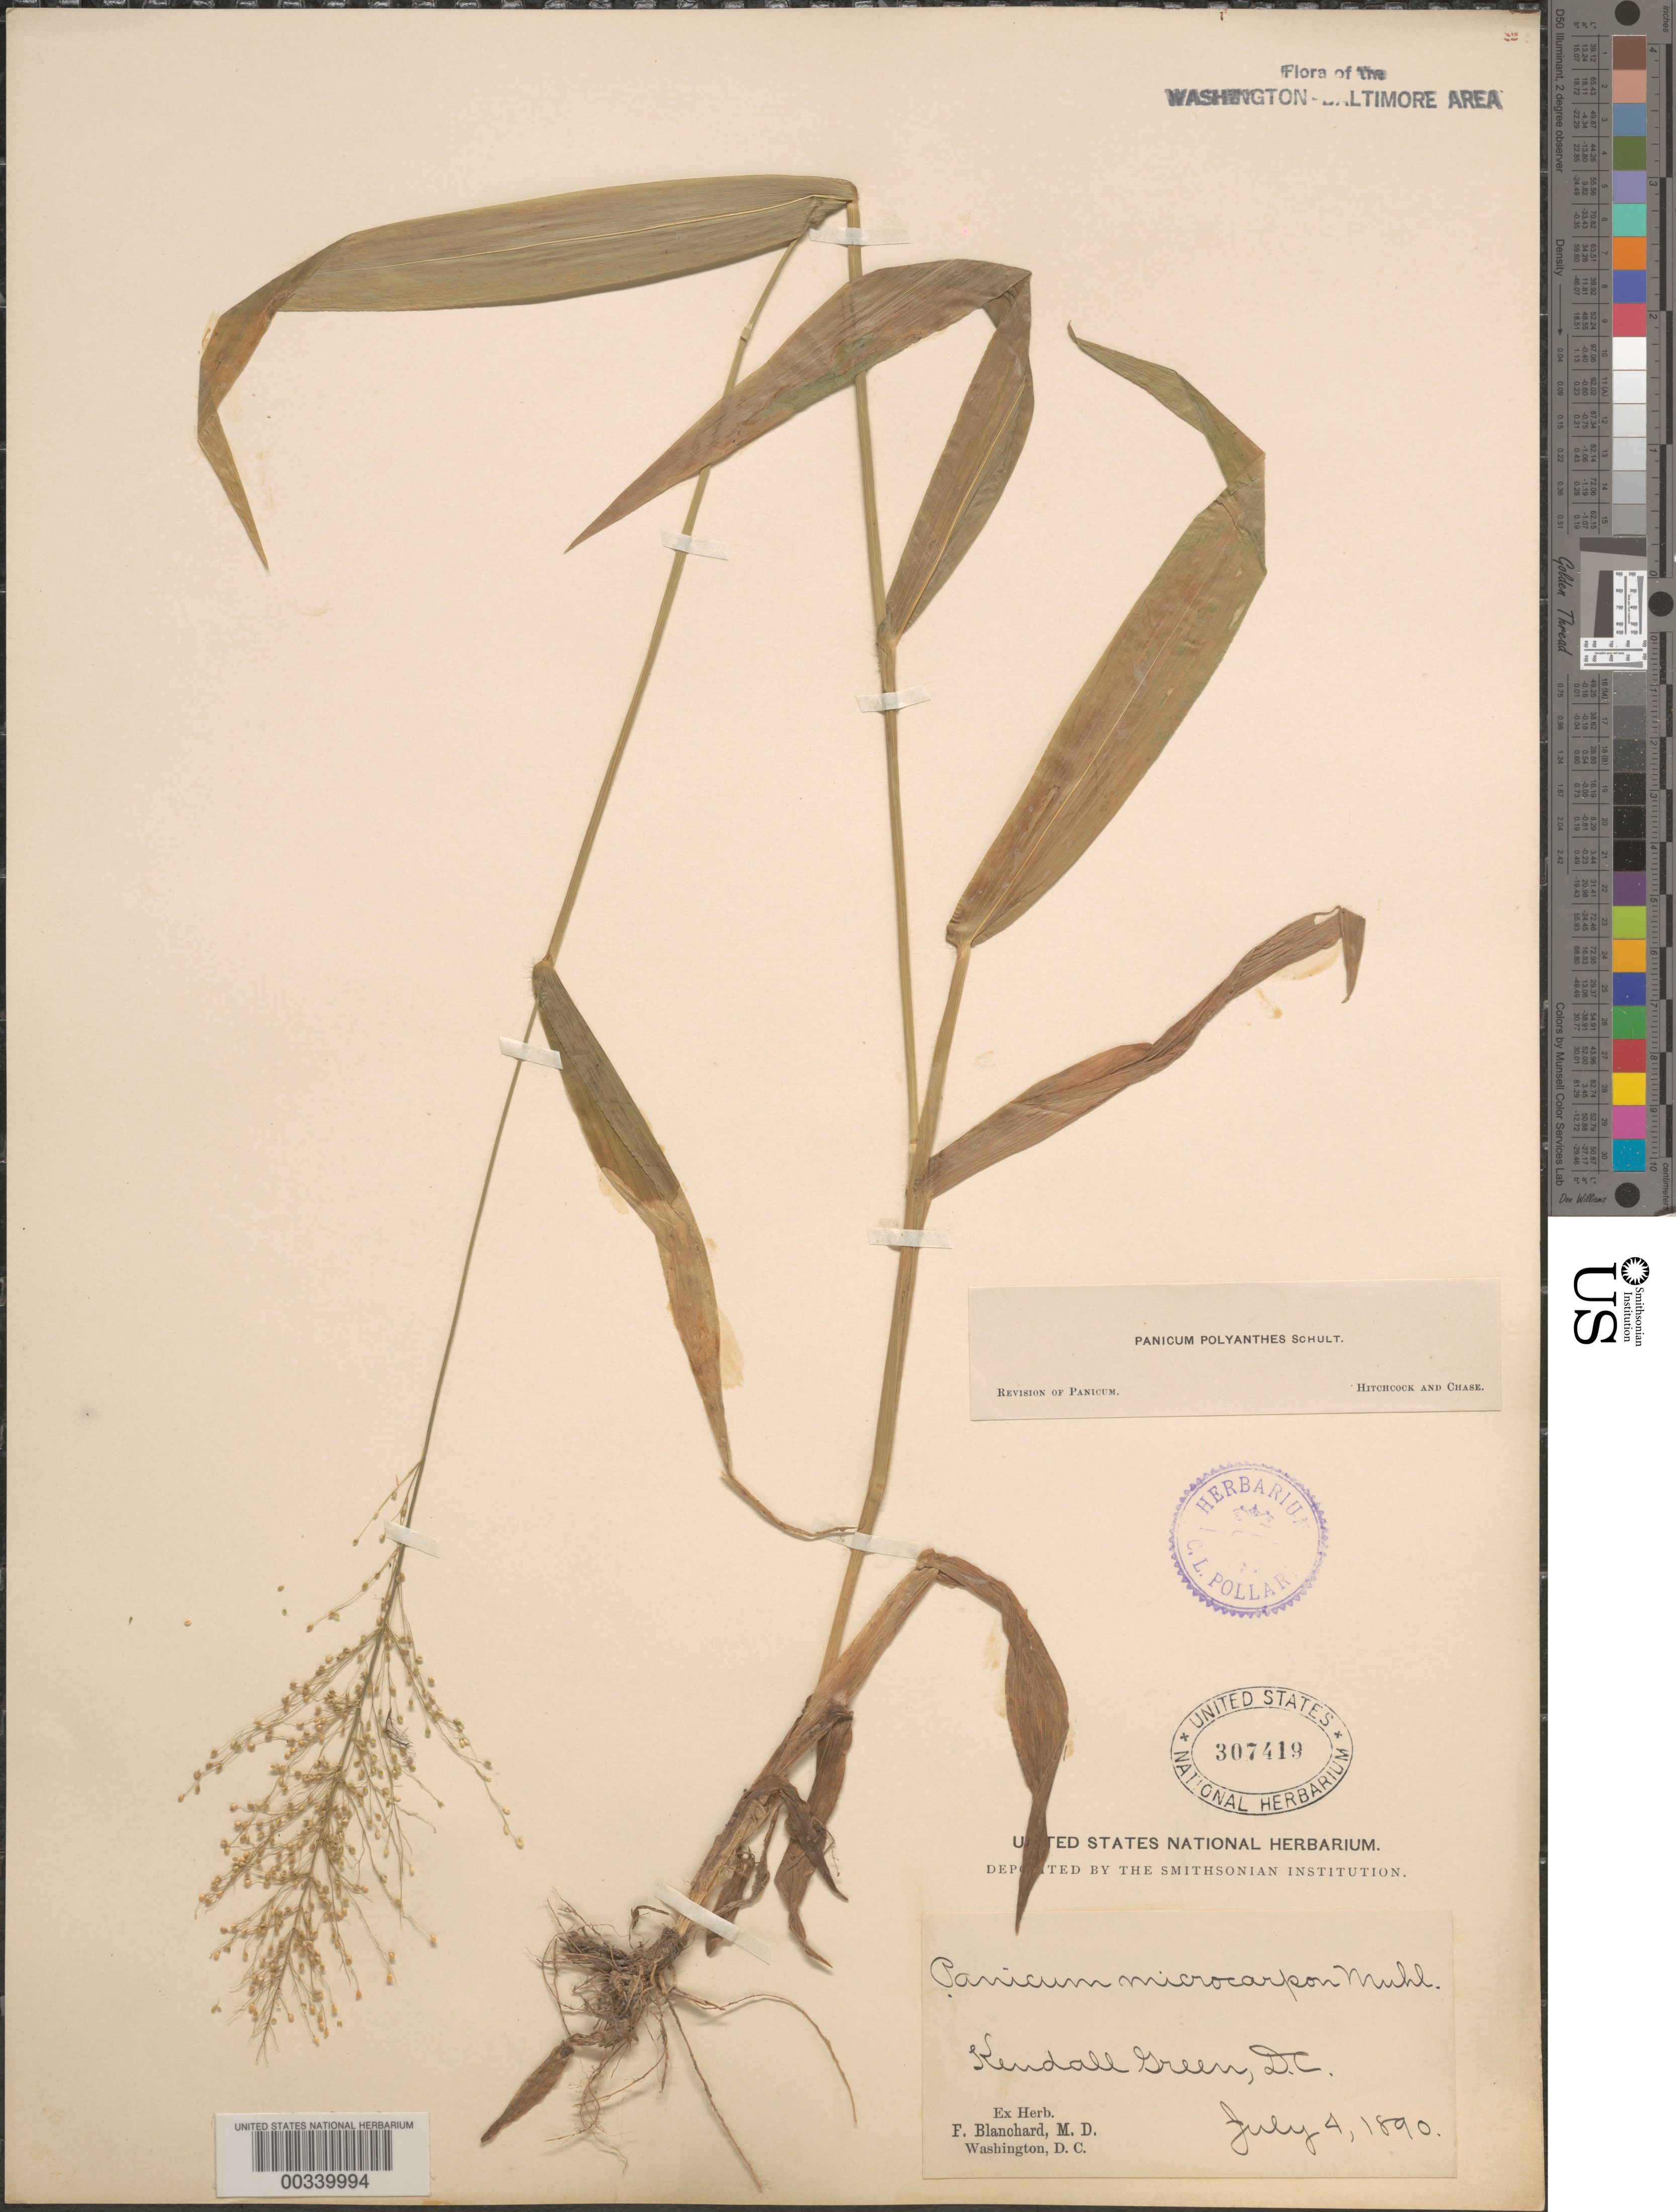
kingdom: Plantae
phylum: Tracheophyta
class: Liliopsida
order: Poales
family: Poaceae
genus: Dichanthelium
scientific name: Dichanthelium sphaerocarpon var. isophyllum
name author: (Scribn.) Gould & C.A. Clark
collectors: F. Blanchard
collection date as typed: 04 Jul 1890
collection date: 1890-07-04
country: United States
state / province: District of Columbia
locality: Kendall Green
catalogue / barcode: US 307419